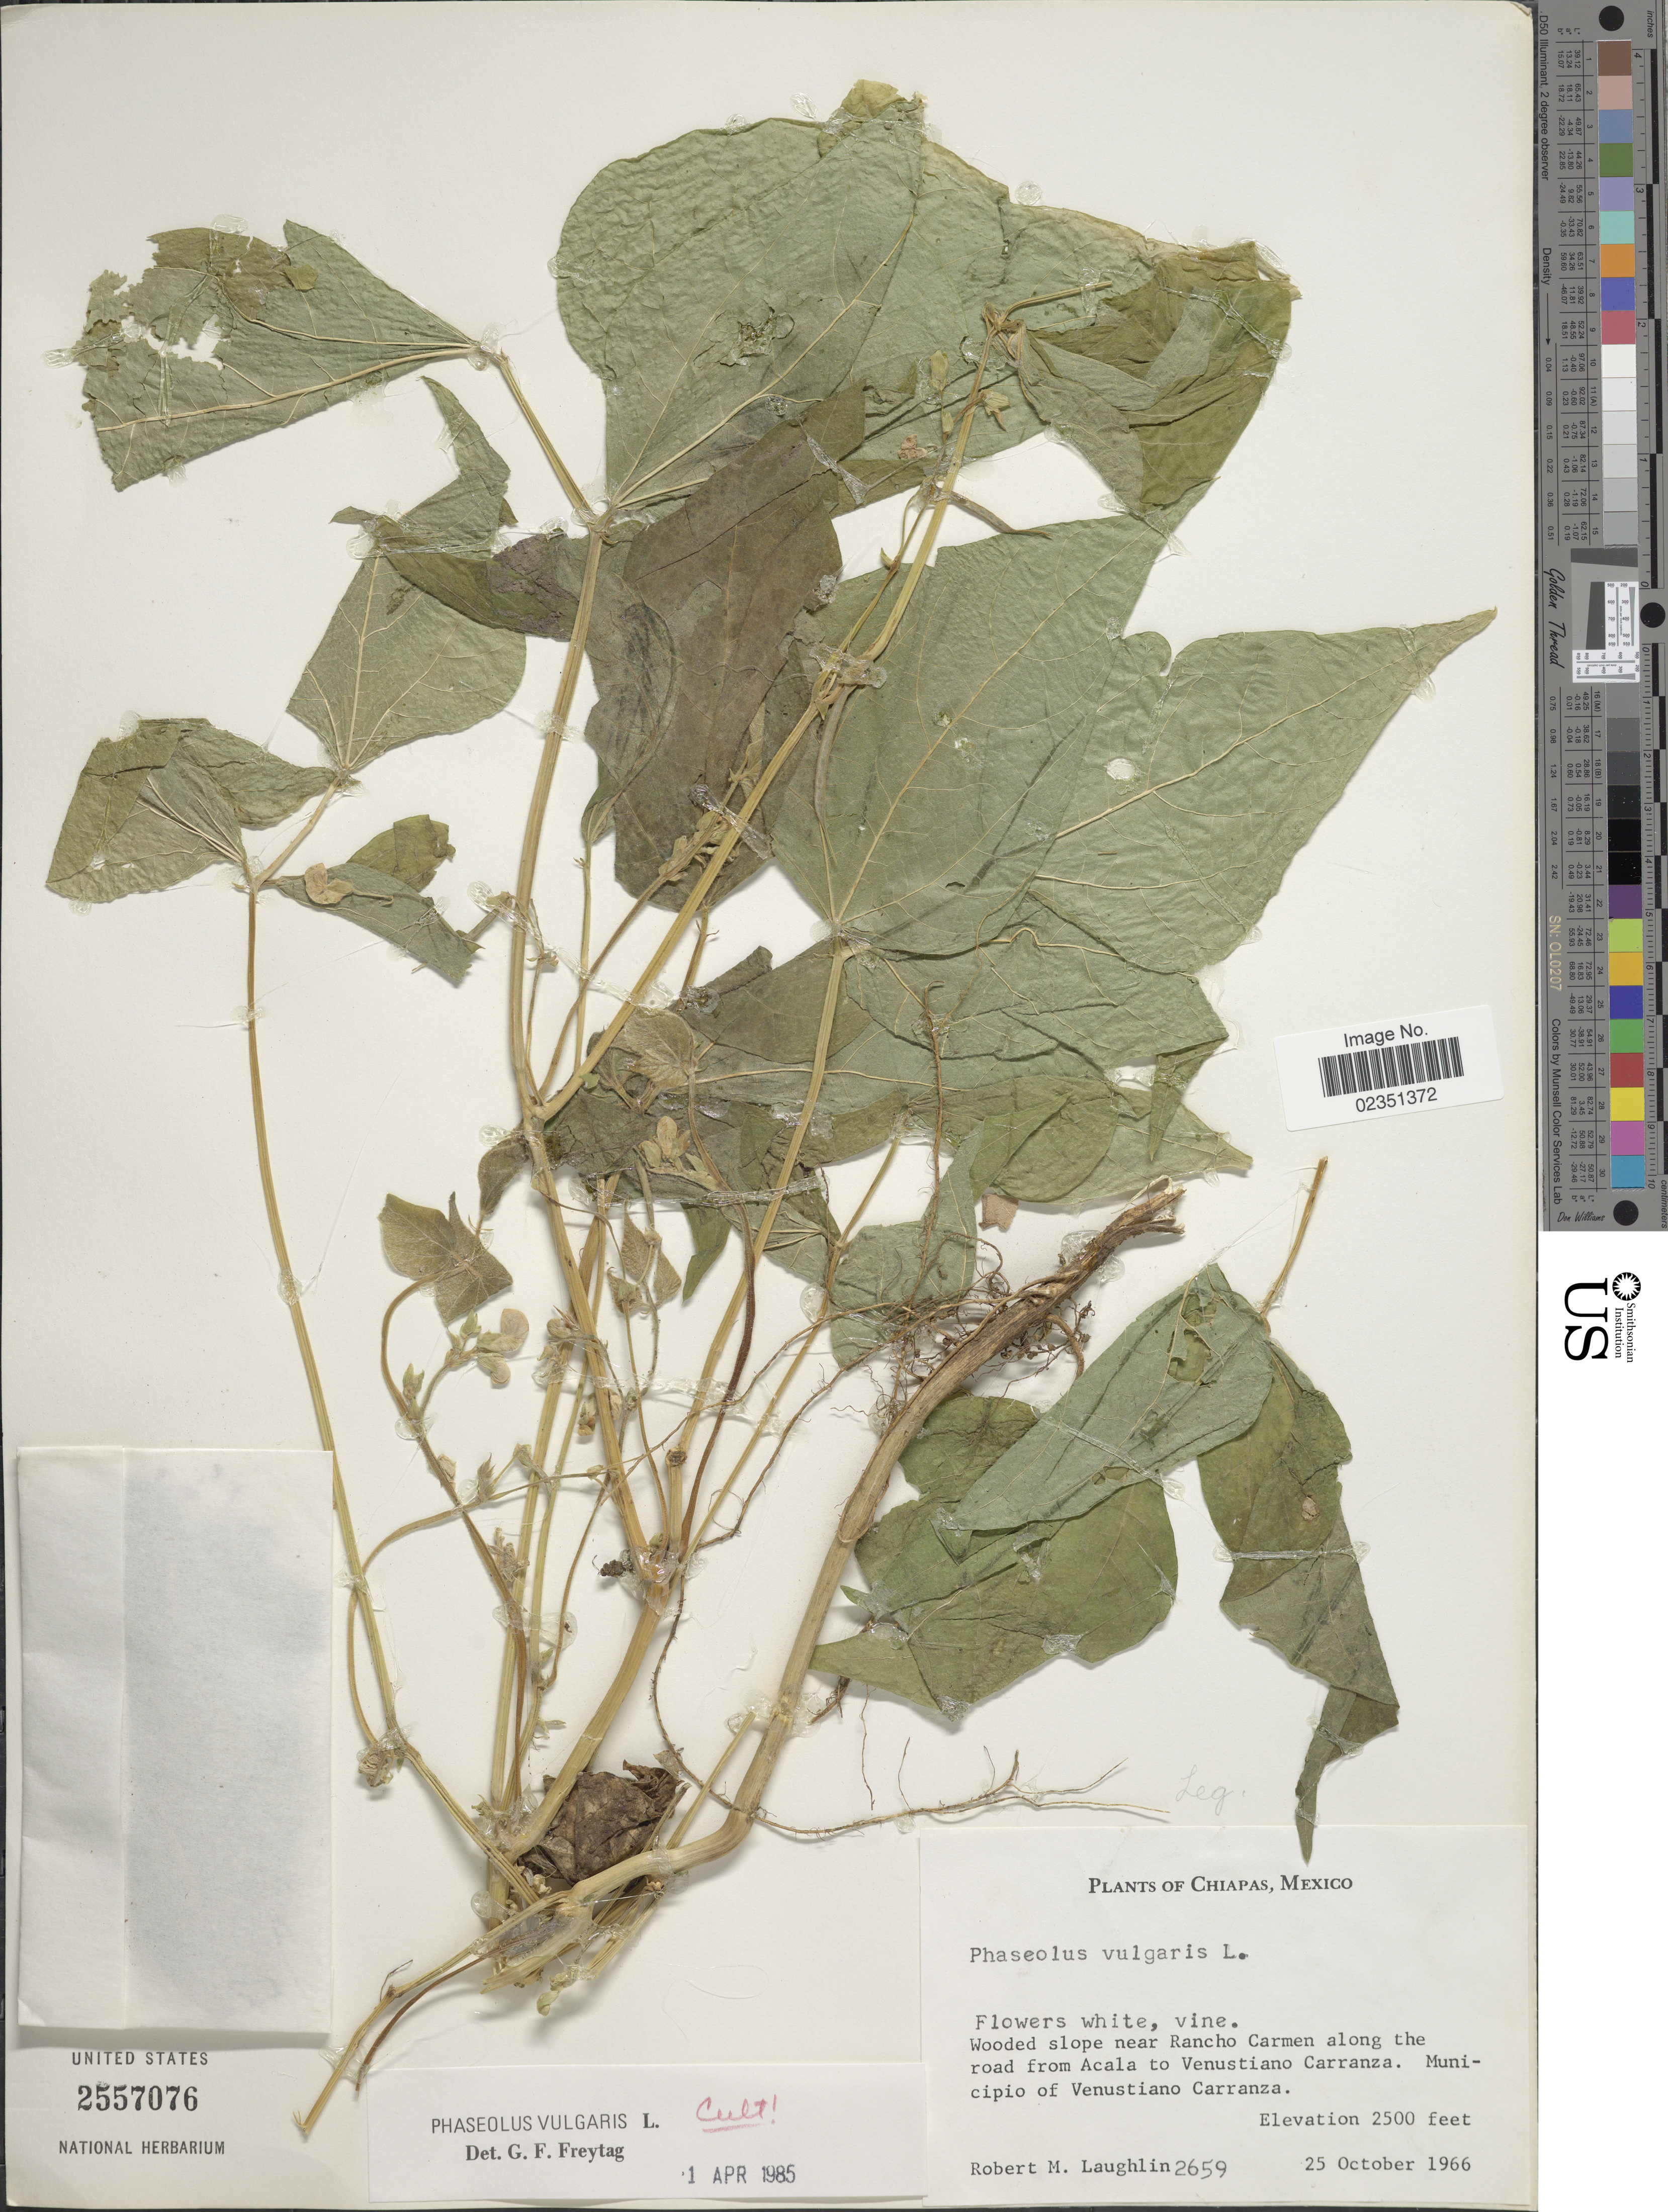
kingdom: Plantae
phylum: Tracheophyta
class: Magnoliopsida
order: Fabales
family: Fabaceae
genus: Phaseolus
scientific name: Phaseolus vulgaris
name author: L.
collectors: R. M. Laughlin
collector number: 2659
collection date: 1966-10-25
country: Mexico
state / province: Chiapas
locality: Wooded slope near Rancho Carmen along the road from Acala to Venustiano Carranza. Municipio of Venustiano Carranza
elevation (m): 762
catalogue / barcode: US 2557076